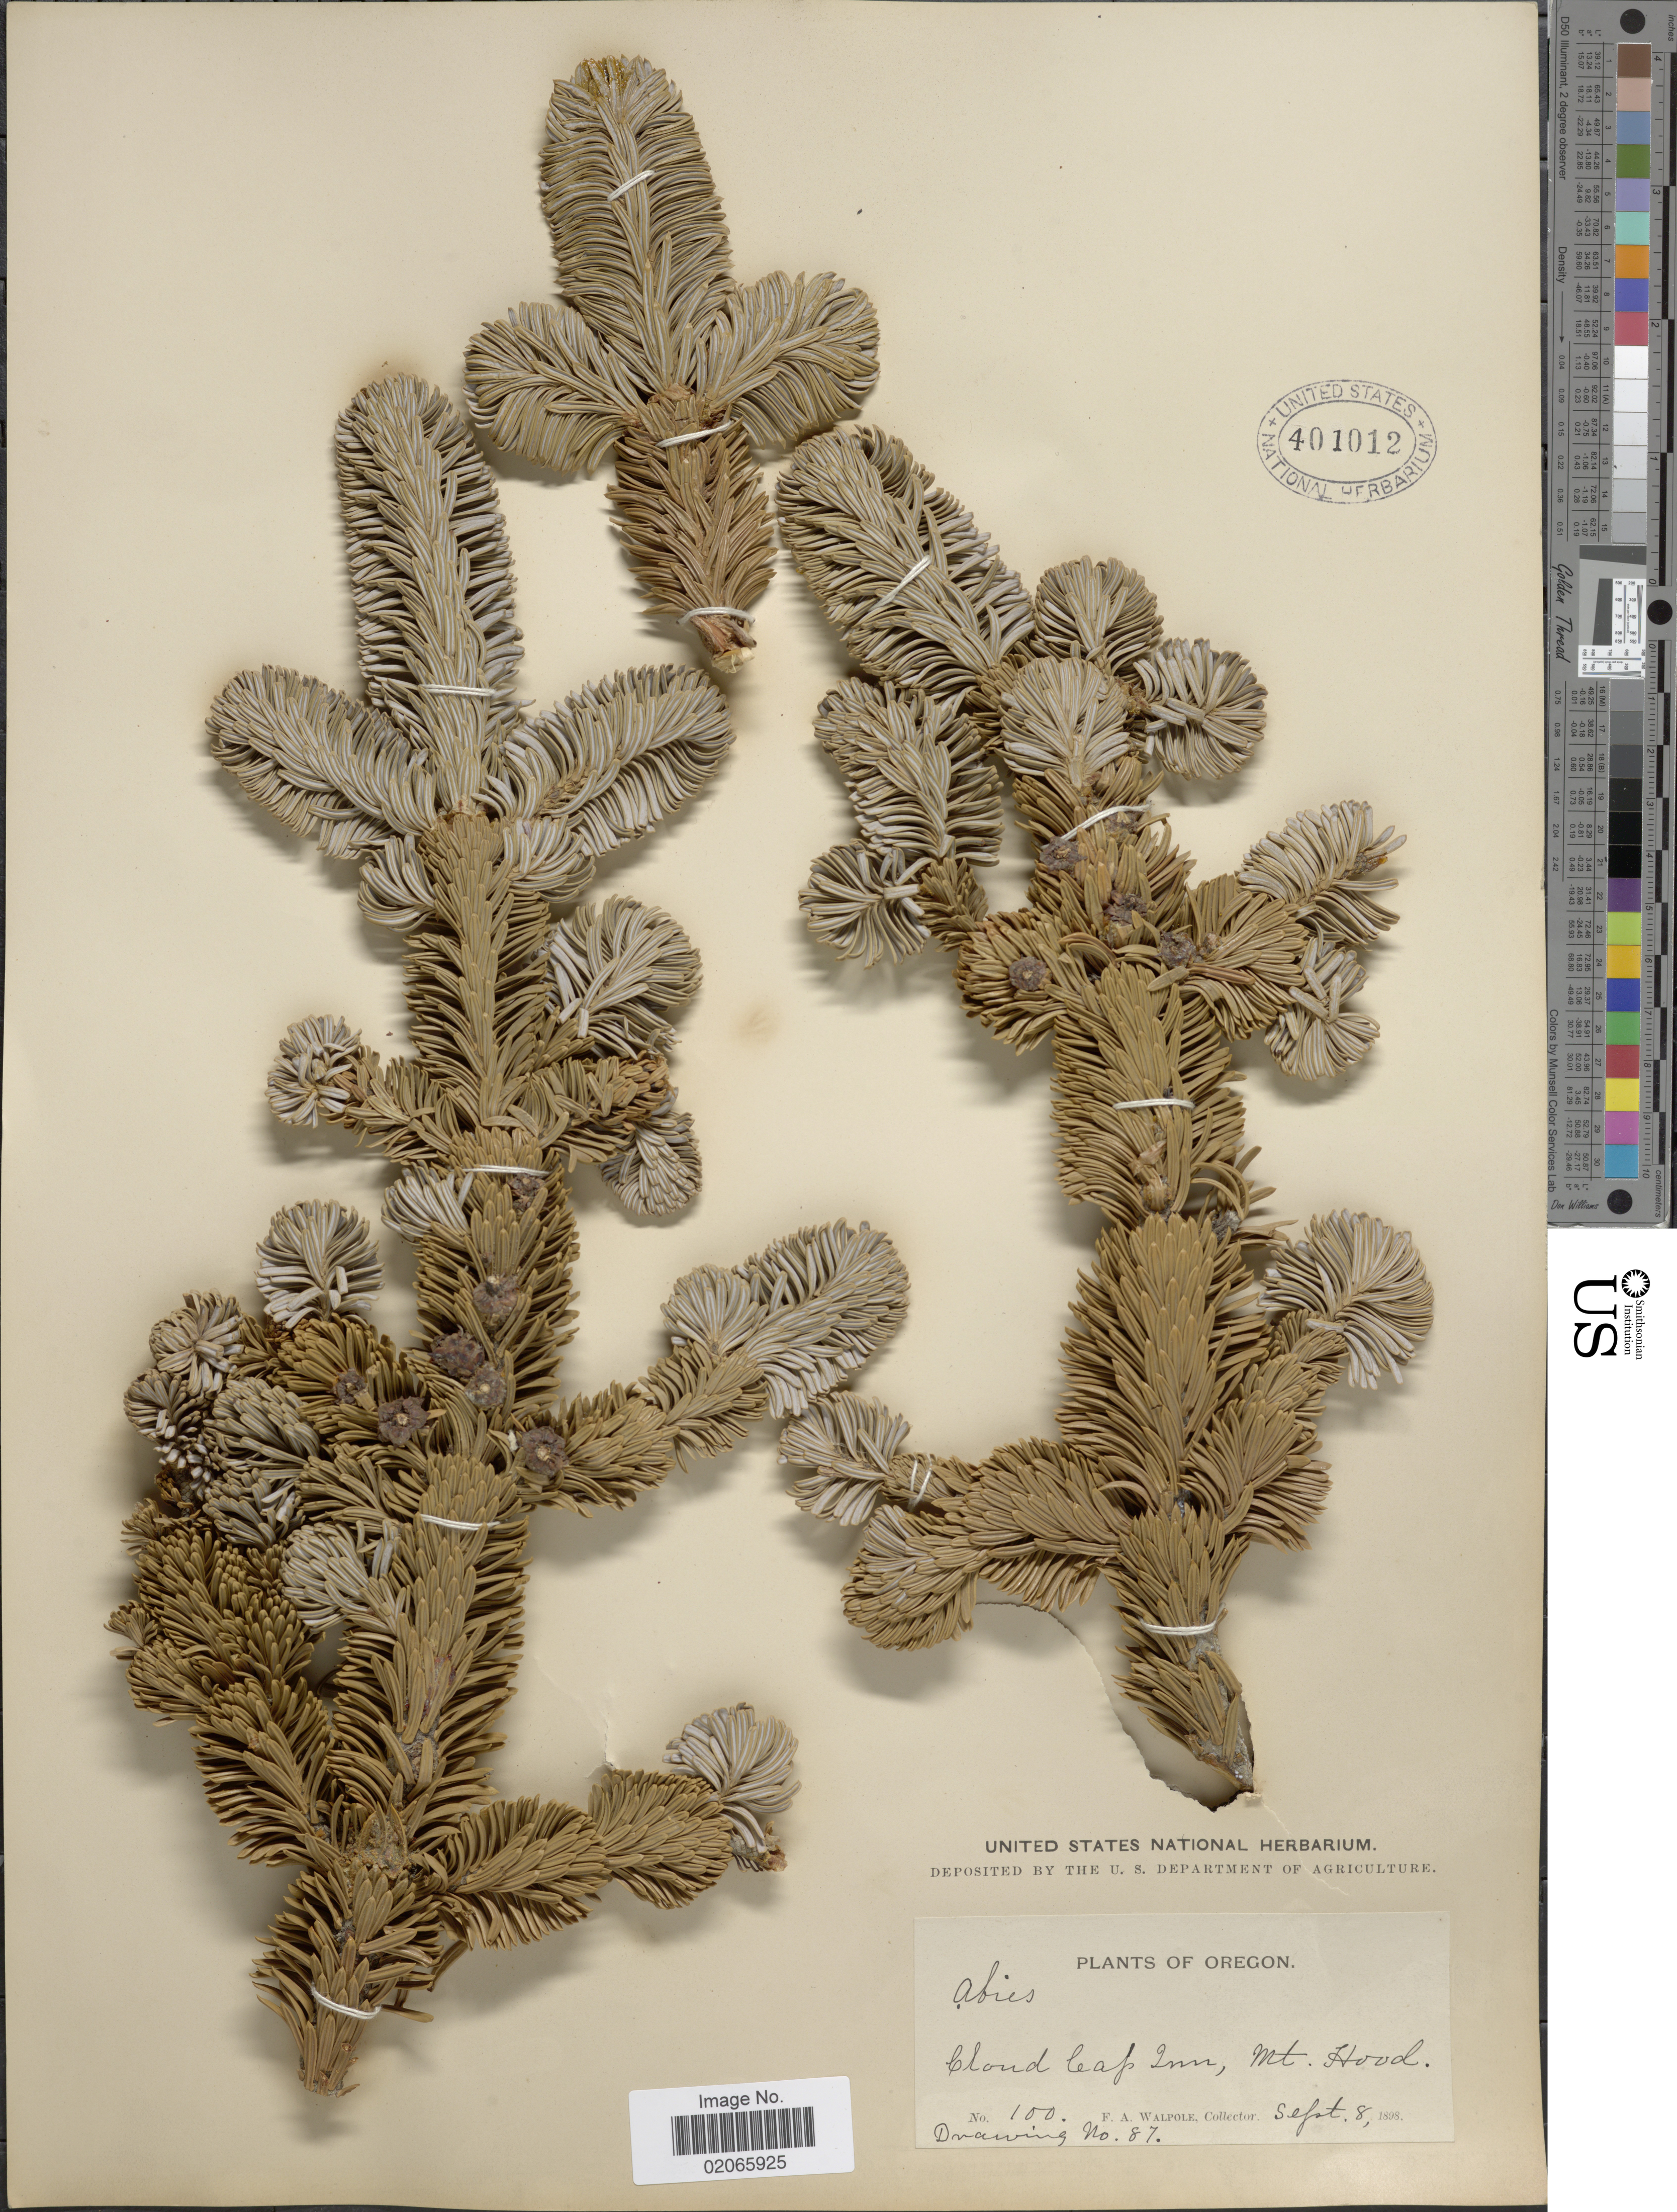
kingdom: Plantae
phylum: Tracheophyta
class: Pinopsida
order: Pinales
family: Pinaceae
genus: Abies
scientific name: Abies sp.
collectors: F. Walpole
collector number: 100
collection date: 1898-09-08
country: United States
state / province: Oregon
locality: Cloud Cap Inn, Mt. Hood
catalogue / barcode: US 401012